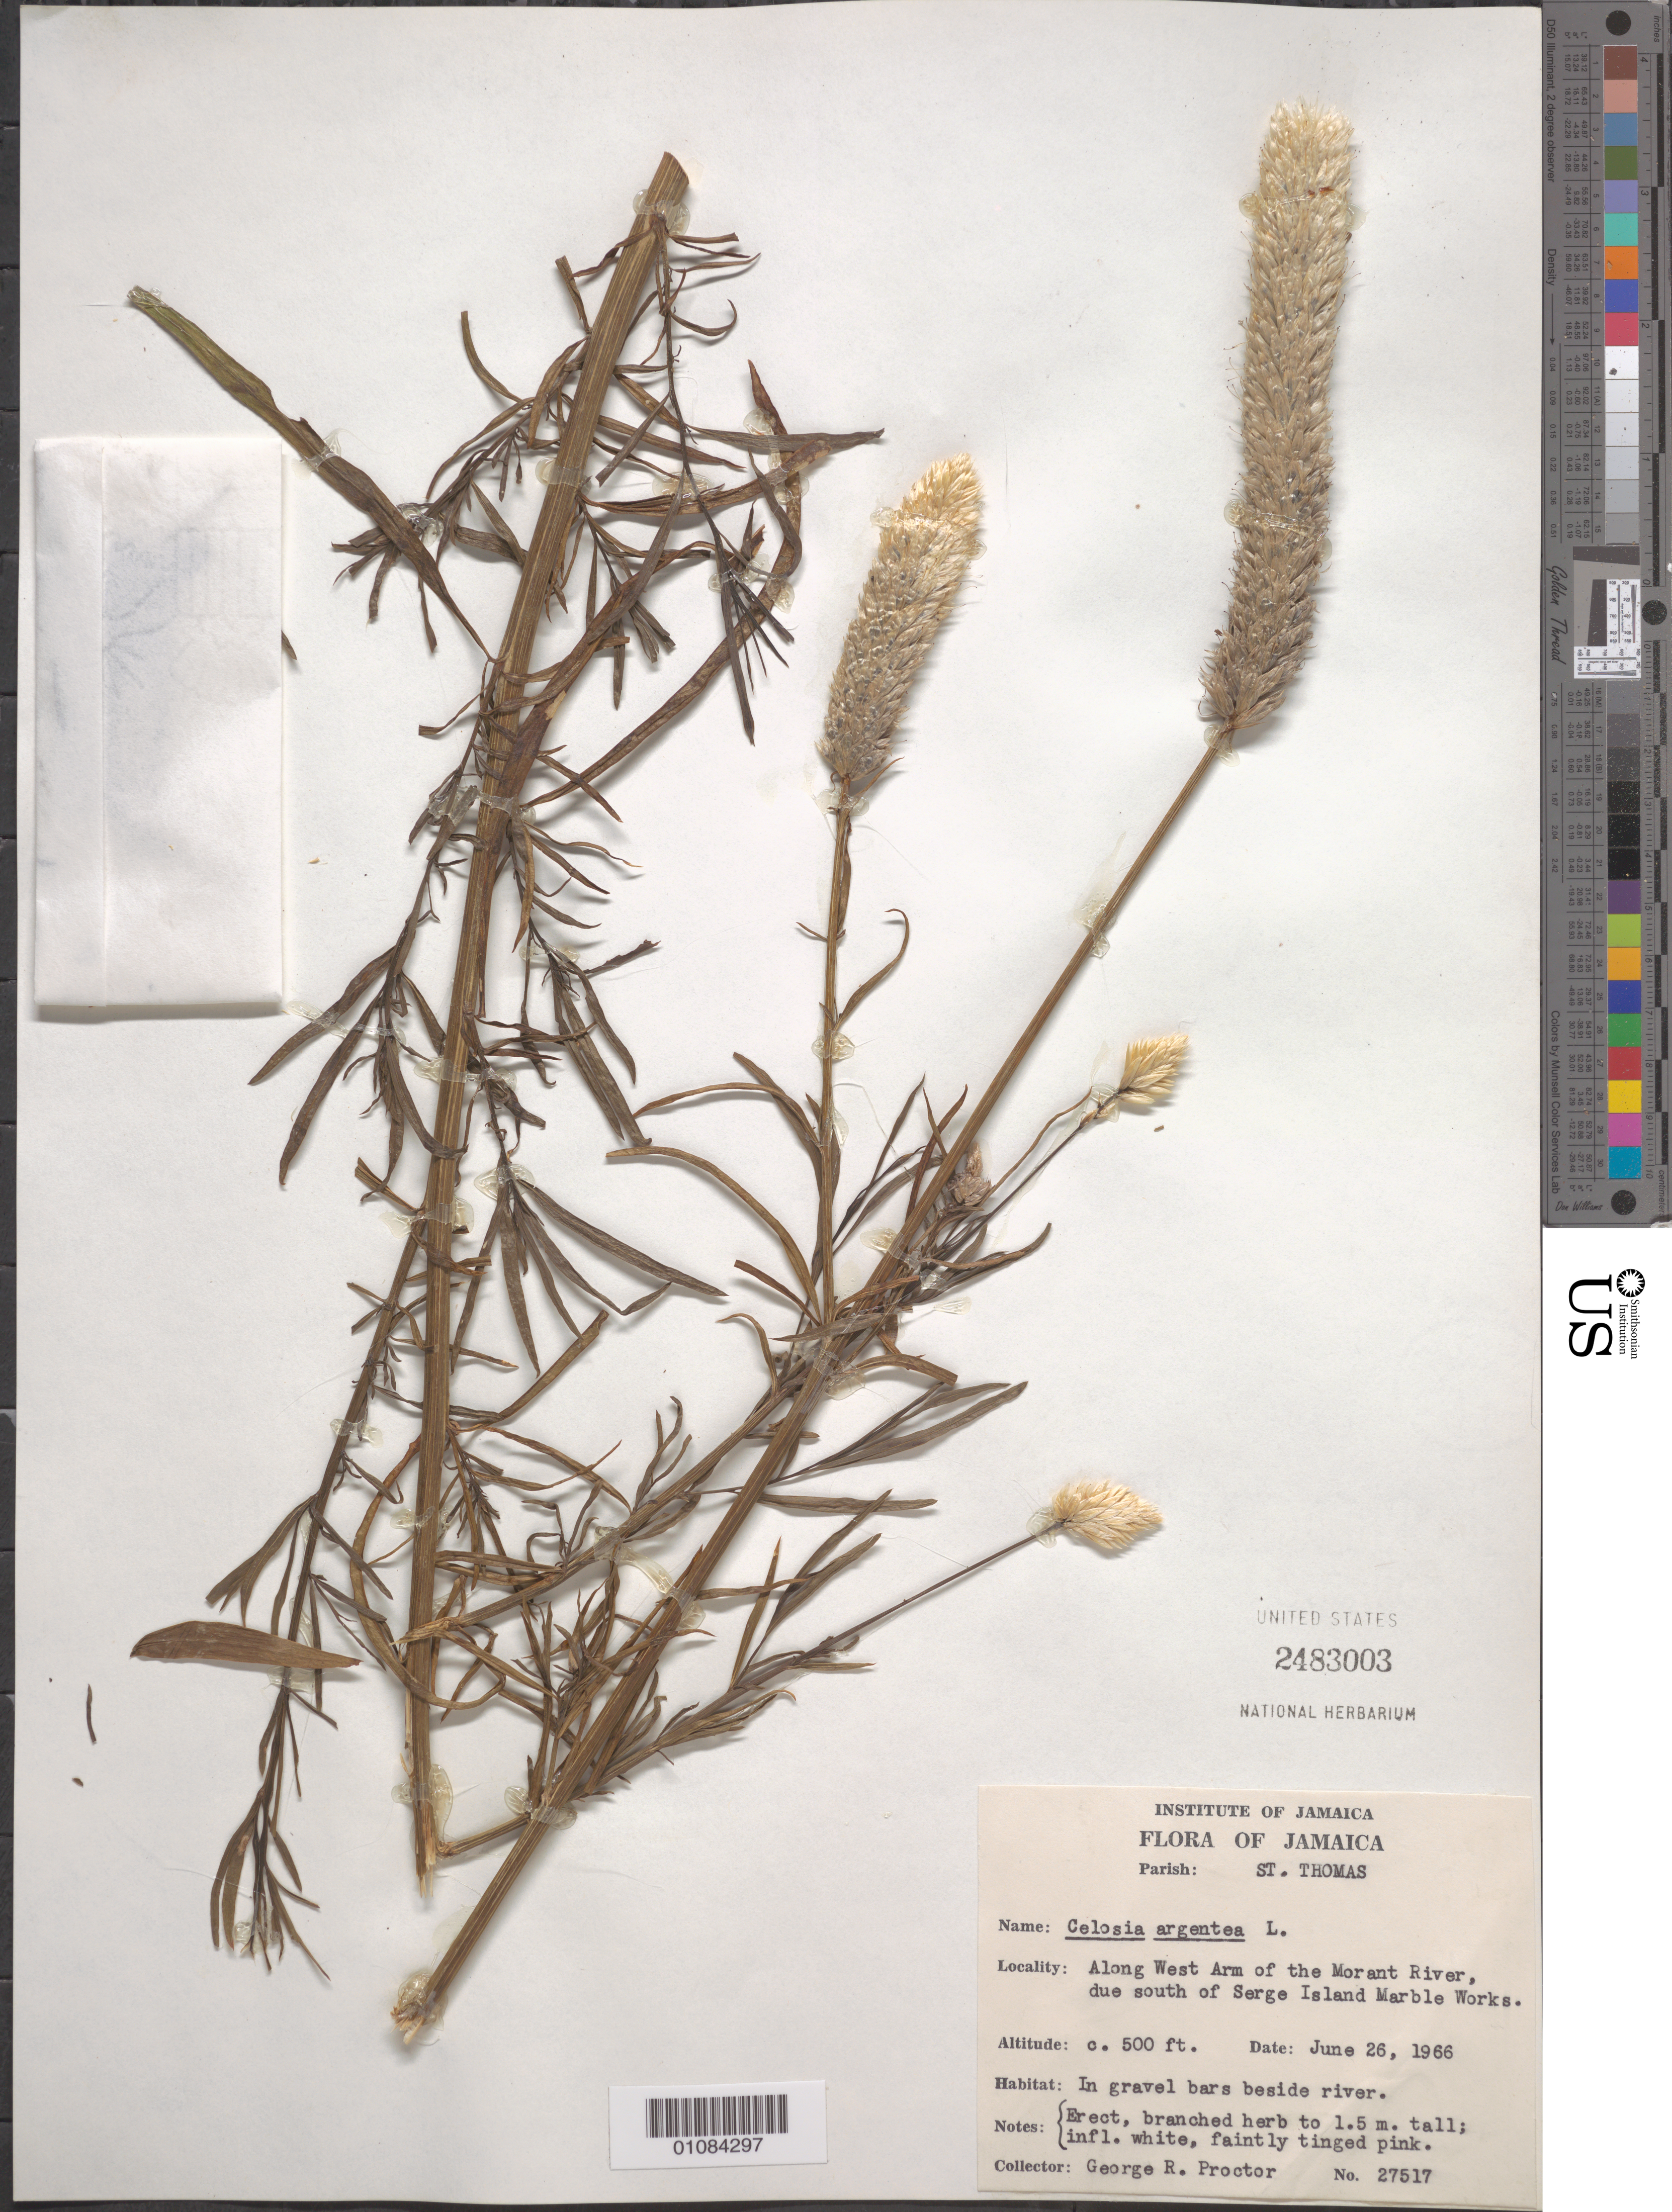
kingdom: Plantae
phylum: Tracheophyta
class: Magnoliopsida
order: Caryophyllales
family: Amaranthaceae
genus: Celosia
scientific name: Celosia argentea var. argentea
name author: L.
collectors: G. R. Proctor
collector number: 27517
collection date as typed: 26 Jun 1966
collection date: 1966-06-26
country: Jamaica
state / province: Saint Thomas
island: Jamaica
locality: Along West Arm of the Morant River, due S of serge Island Marble Works.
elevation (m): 152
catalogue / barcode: US 2483003